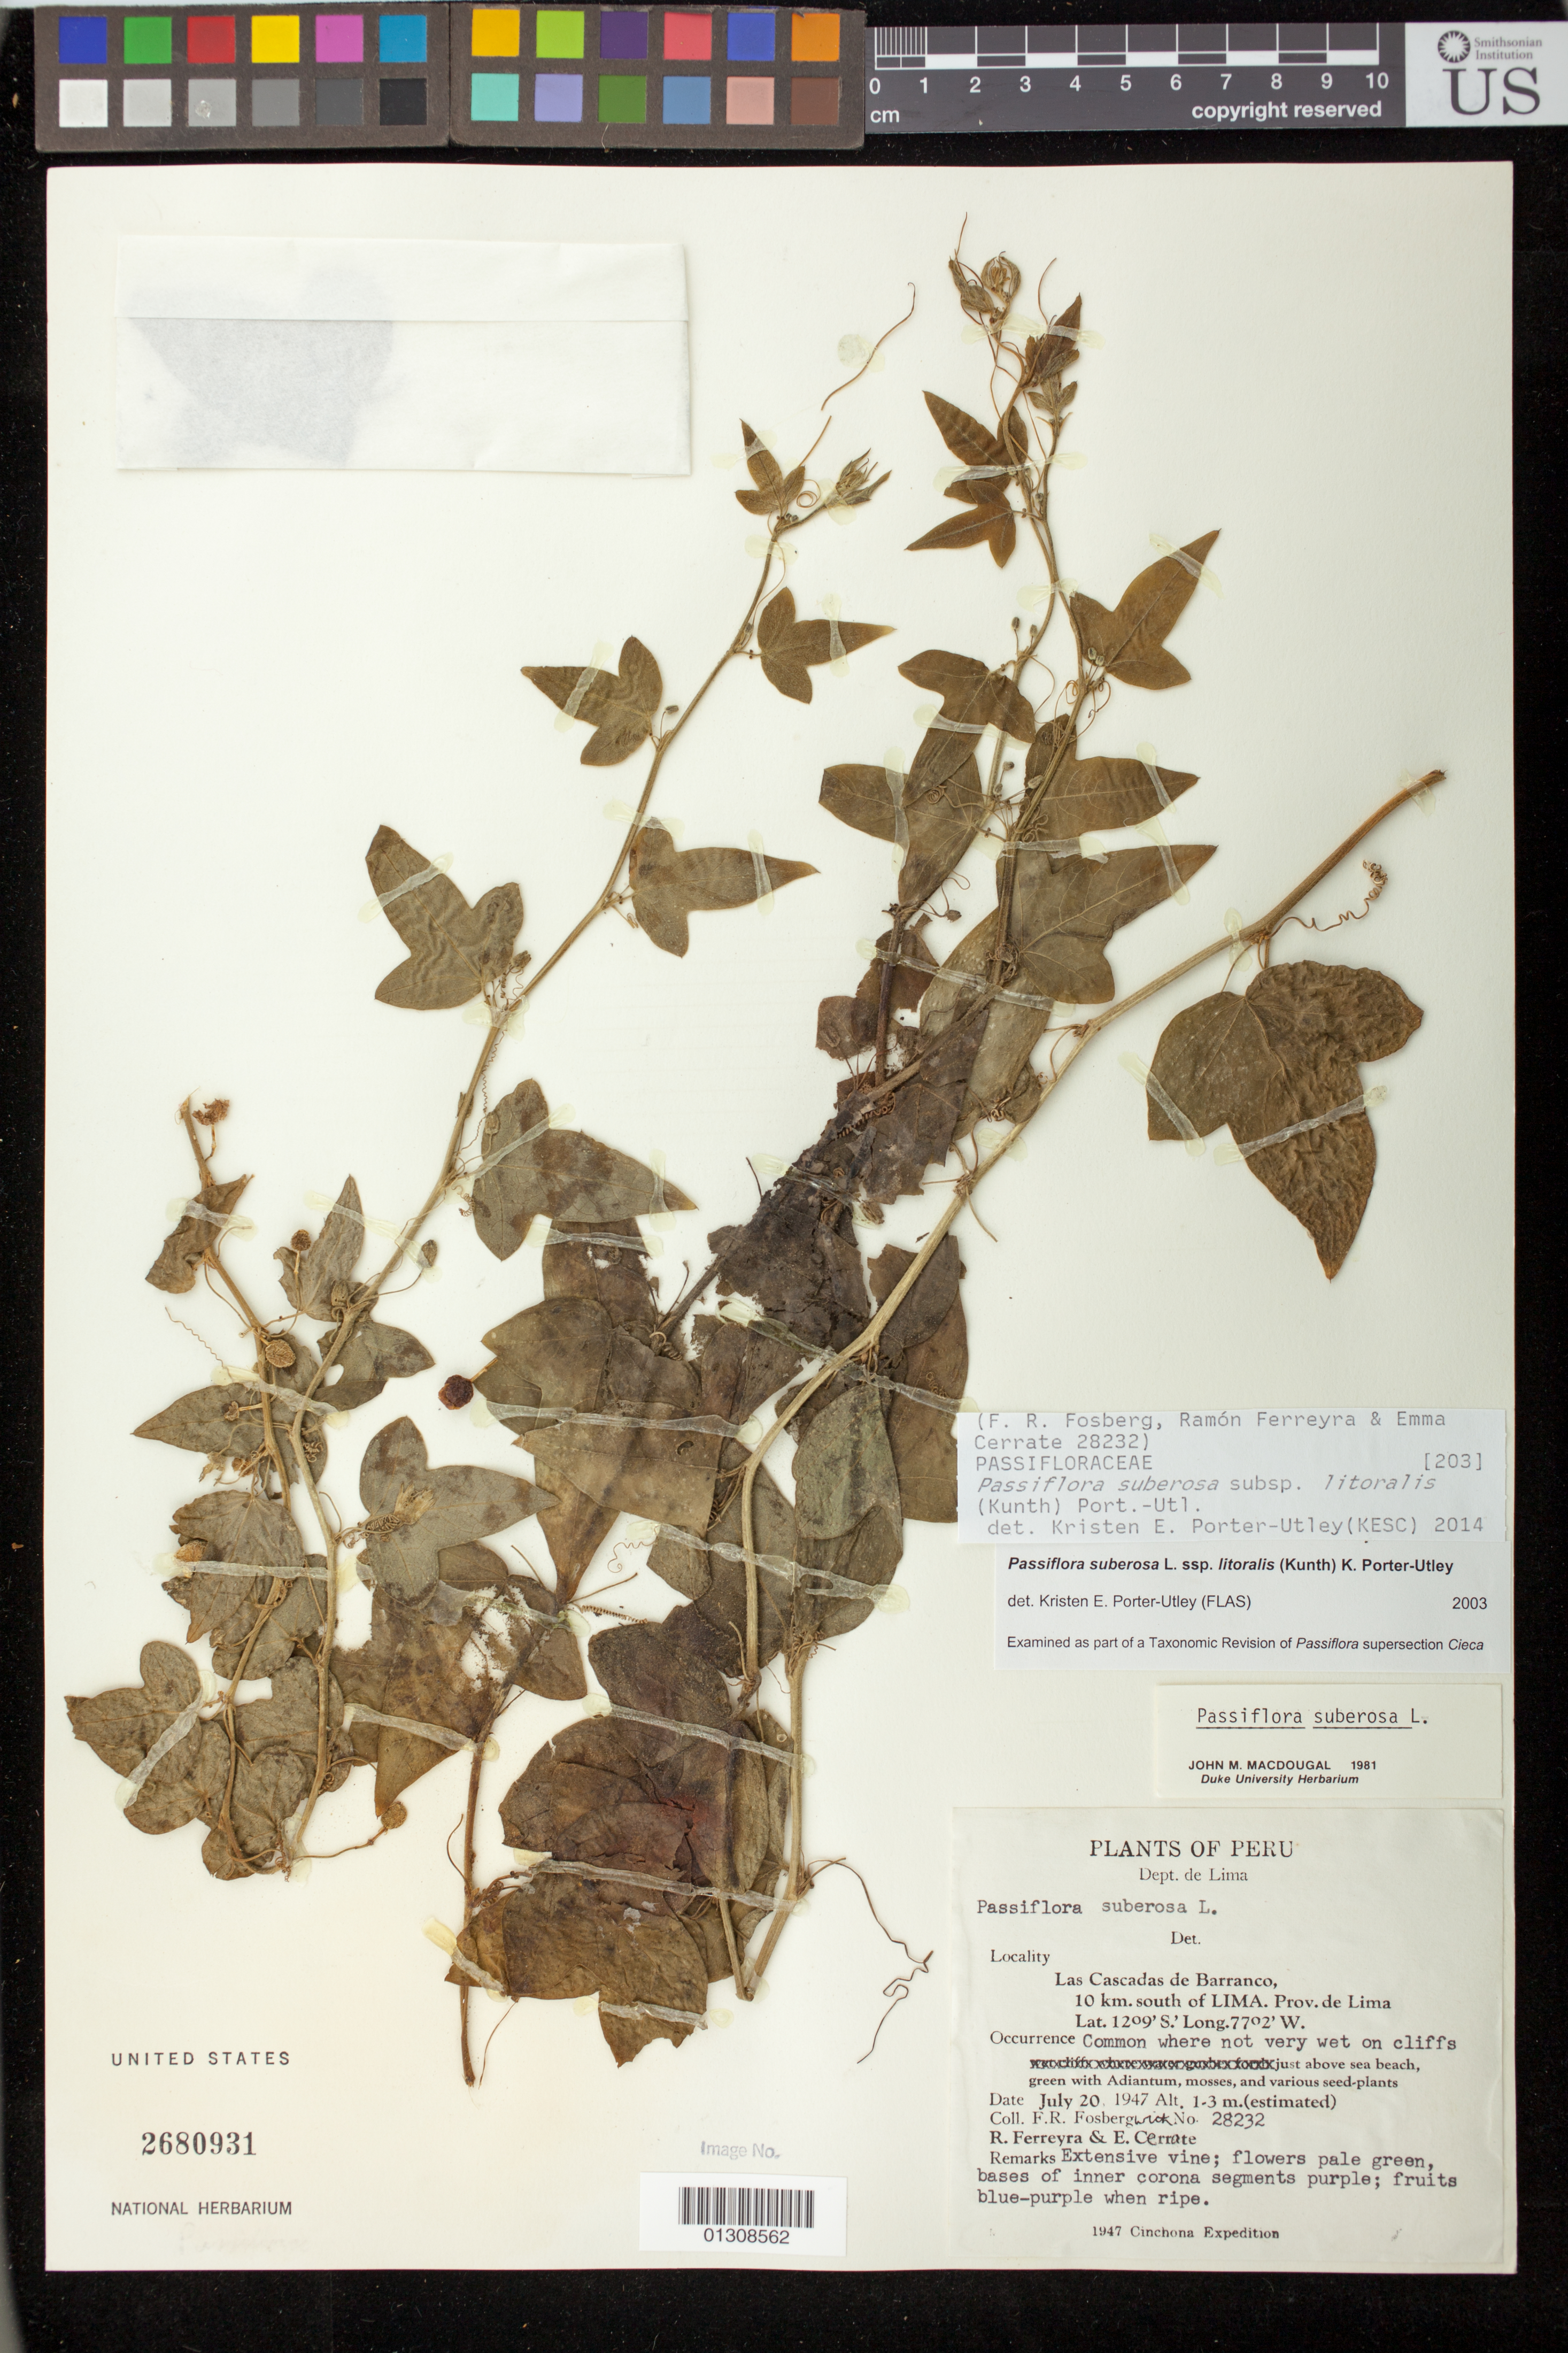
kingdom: Plantae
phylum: Tracheophyta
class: Magnoliopsida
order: Malpighiales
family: Passifloraceae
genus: Passiflora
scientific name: Passiflora suberosa subsp. litoralis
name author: (Kunth) Port.-Utl. et al.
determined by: Porter-Utley, K. E.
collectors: F. R. Fosberg, R. A. Ferreyra & E. Cerrate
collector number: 28232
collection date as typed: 20 Jul 1947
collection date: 1947-07-20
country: Peru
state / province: Lima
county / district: Lima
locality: Cascadas de Barranco, 10 km S of Lima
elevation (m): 1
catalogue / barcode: US 2680931